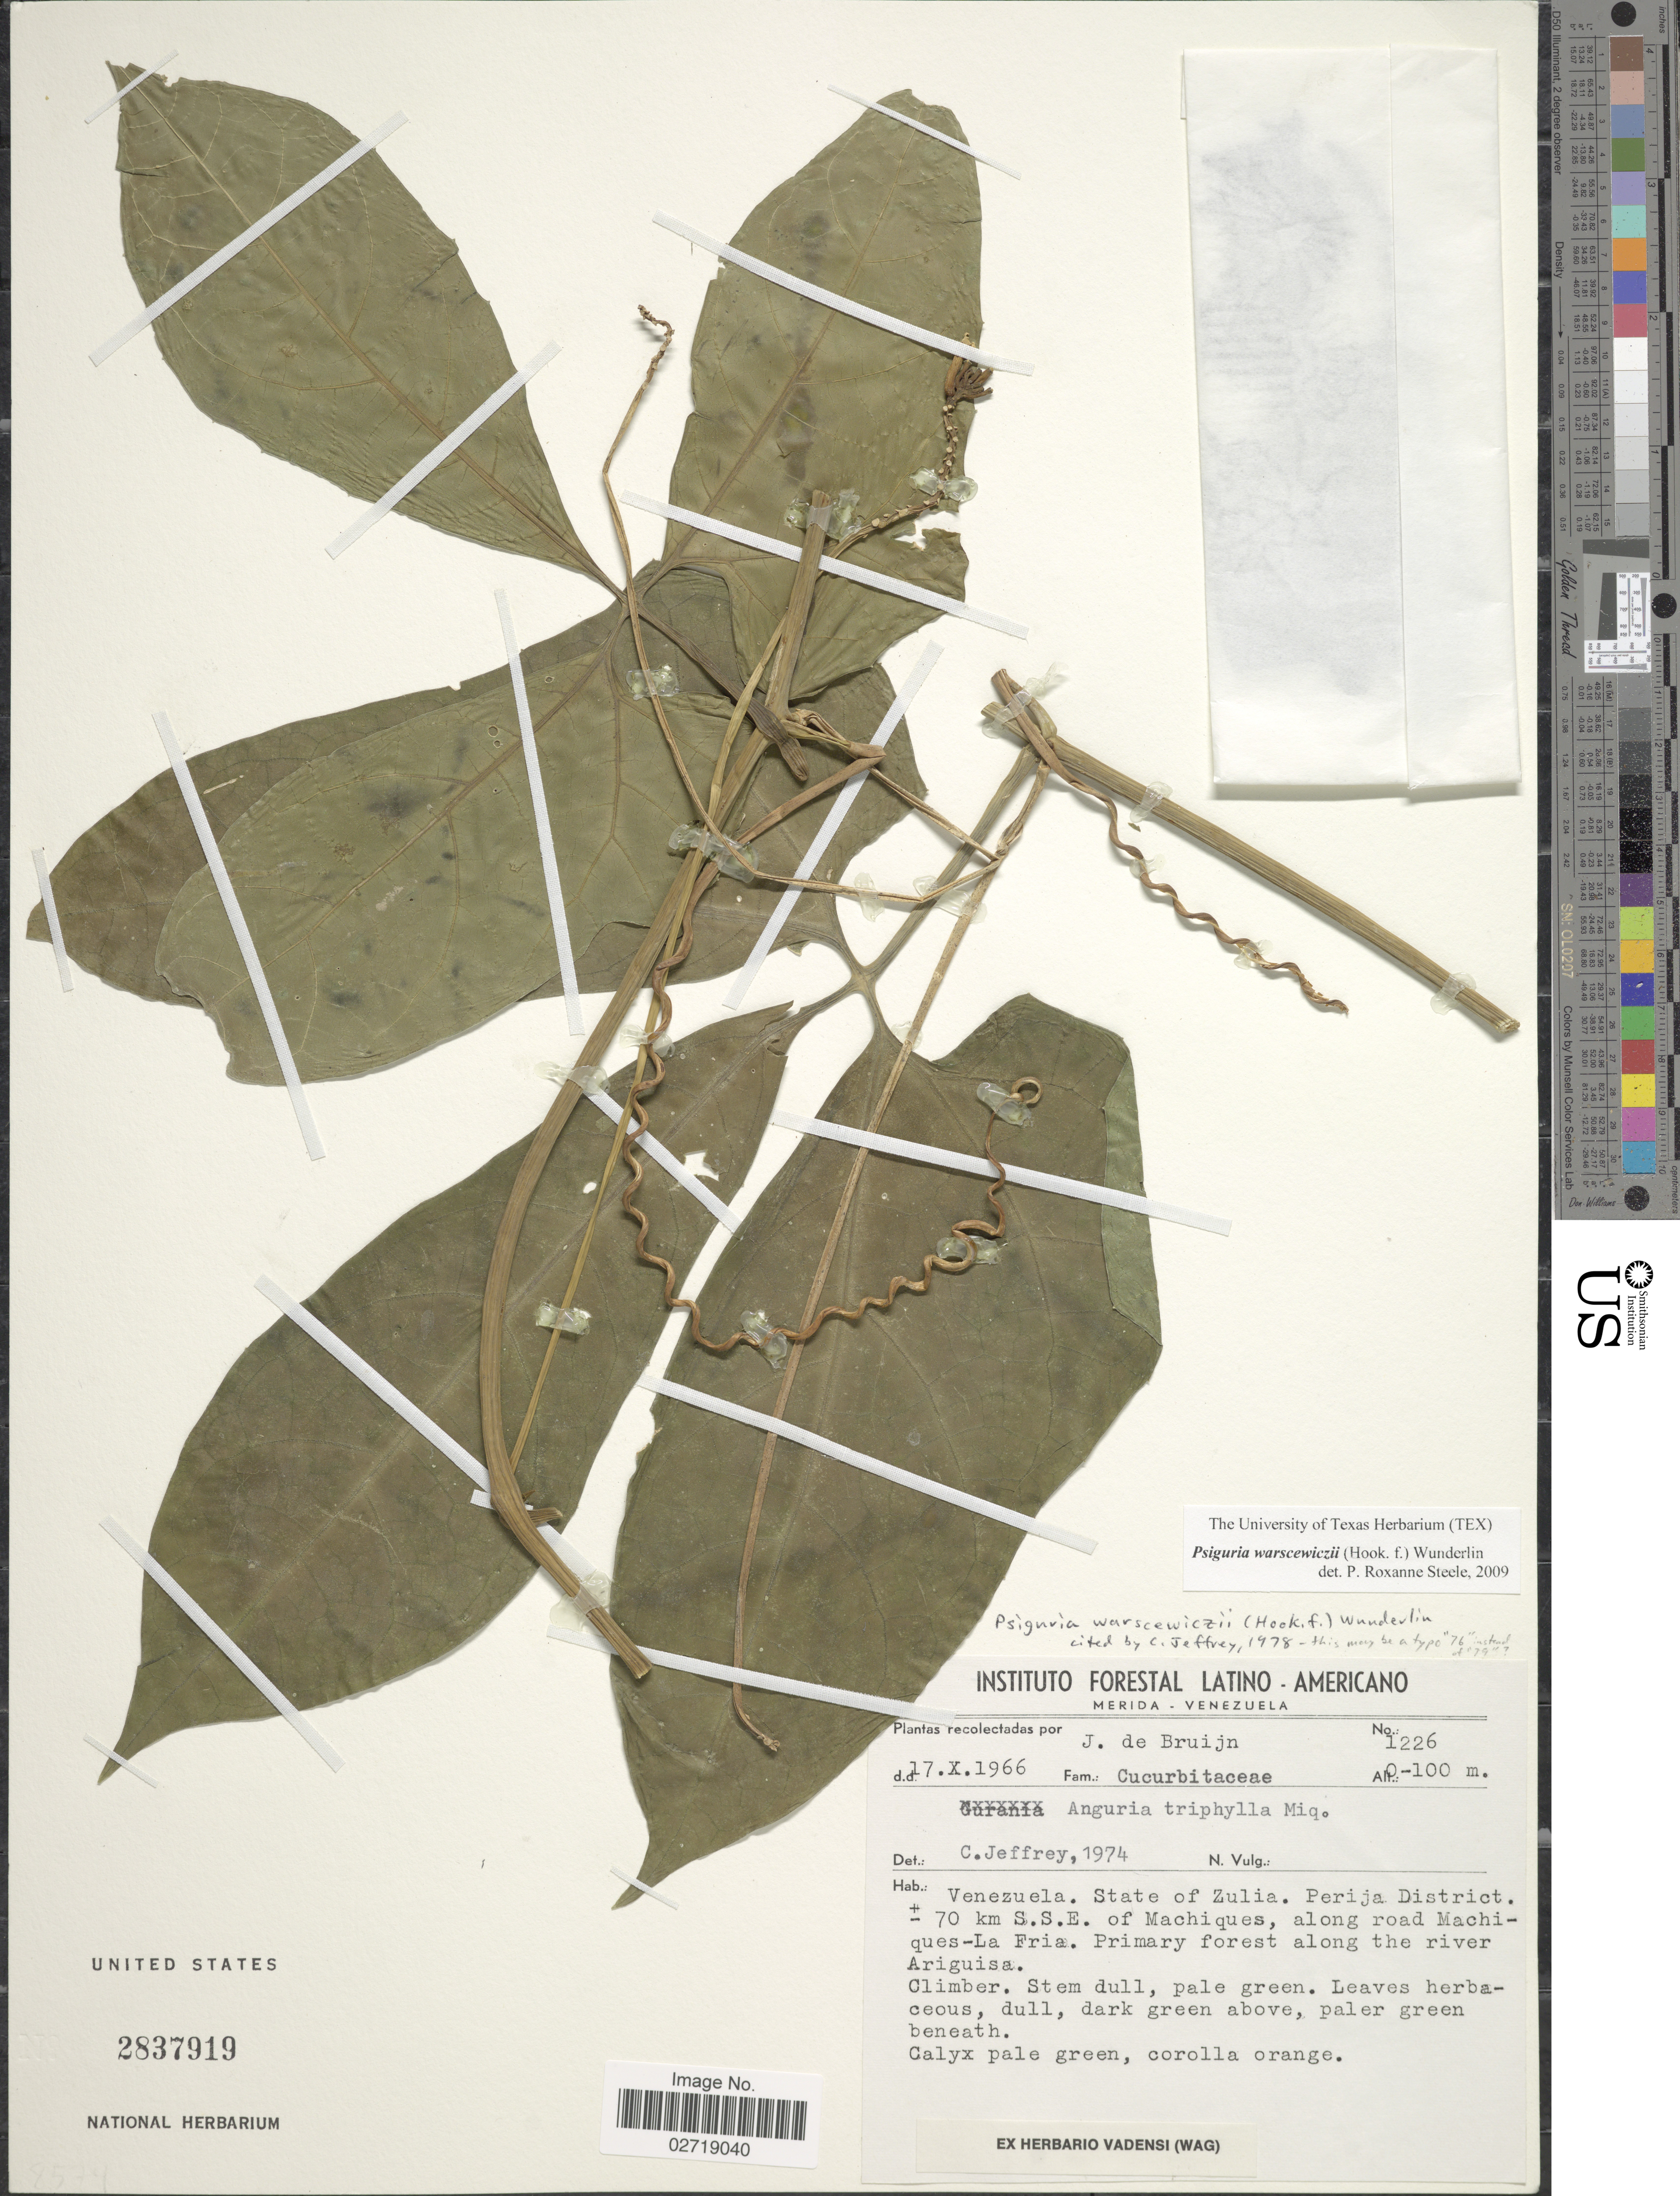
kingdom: Plantae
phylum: Tracheophyta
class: Magnoliopsida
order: Cucurbitales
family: Cucurbitaceae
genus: Psiguria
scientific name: Psiguria warscewiczii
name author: (Hook. f.) Wunderlin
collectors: J. Bruijn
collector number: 1226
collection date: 1966-10-17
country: Venezuela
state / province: Zulia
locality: Perija District. ± 70 km S.S.E. of Machiques, along road Machiques-La Fria. along the river Ariguisa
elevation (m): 0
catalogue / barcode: US 2837919